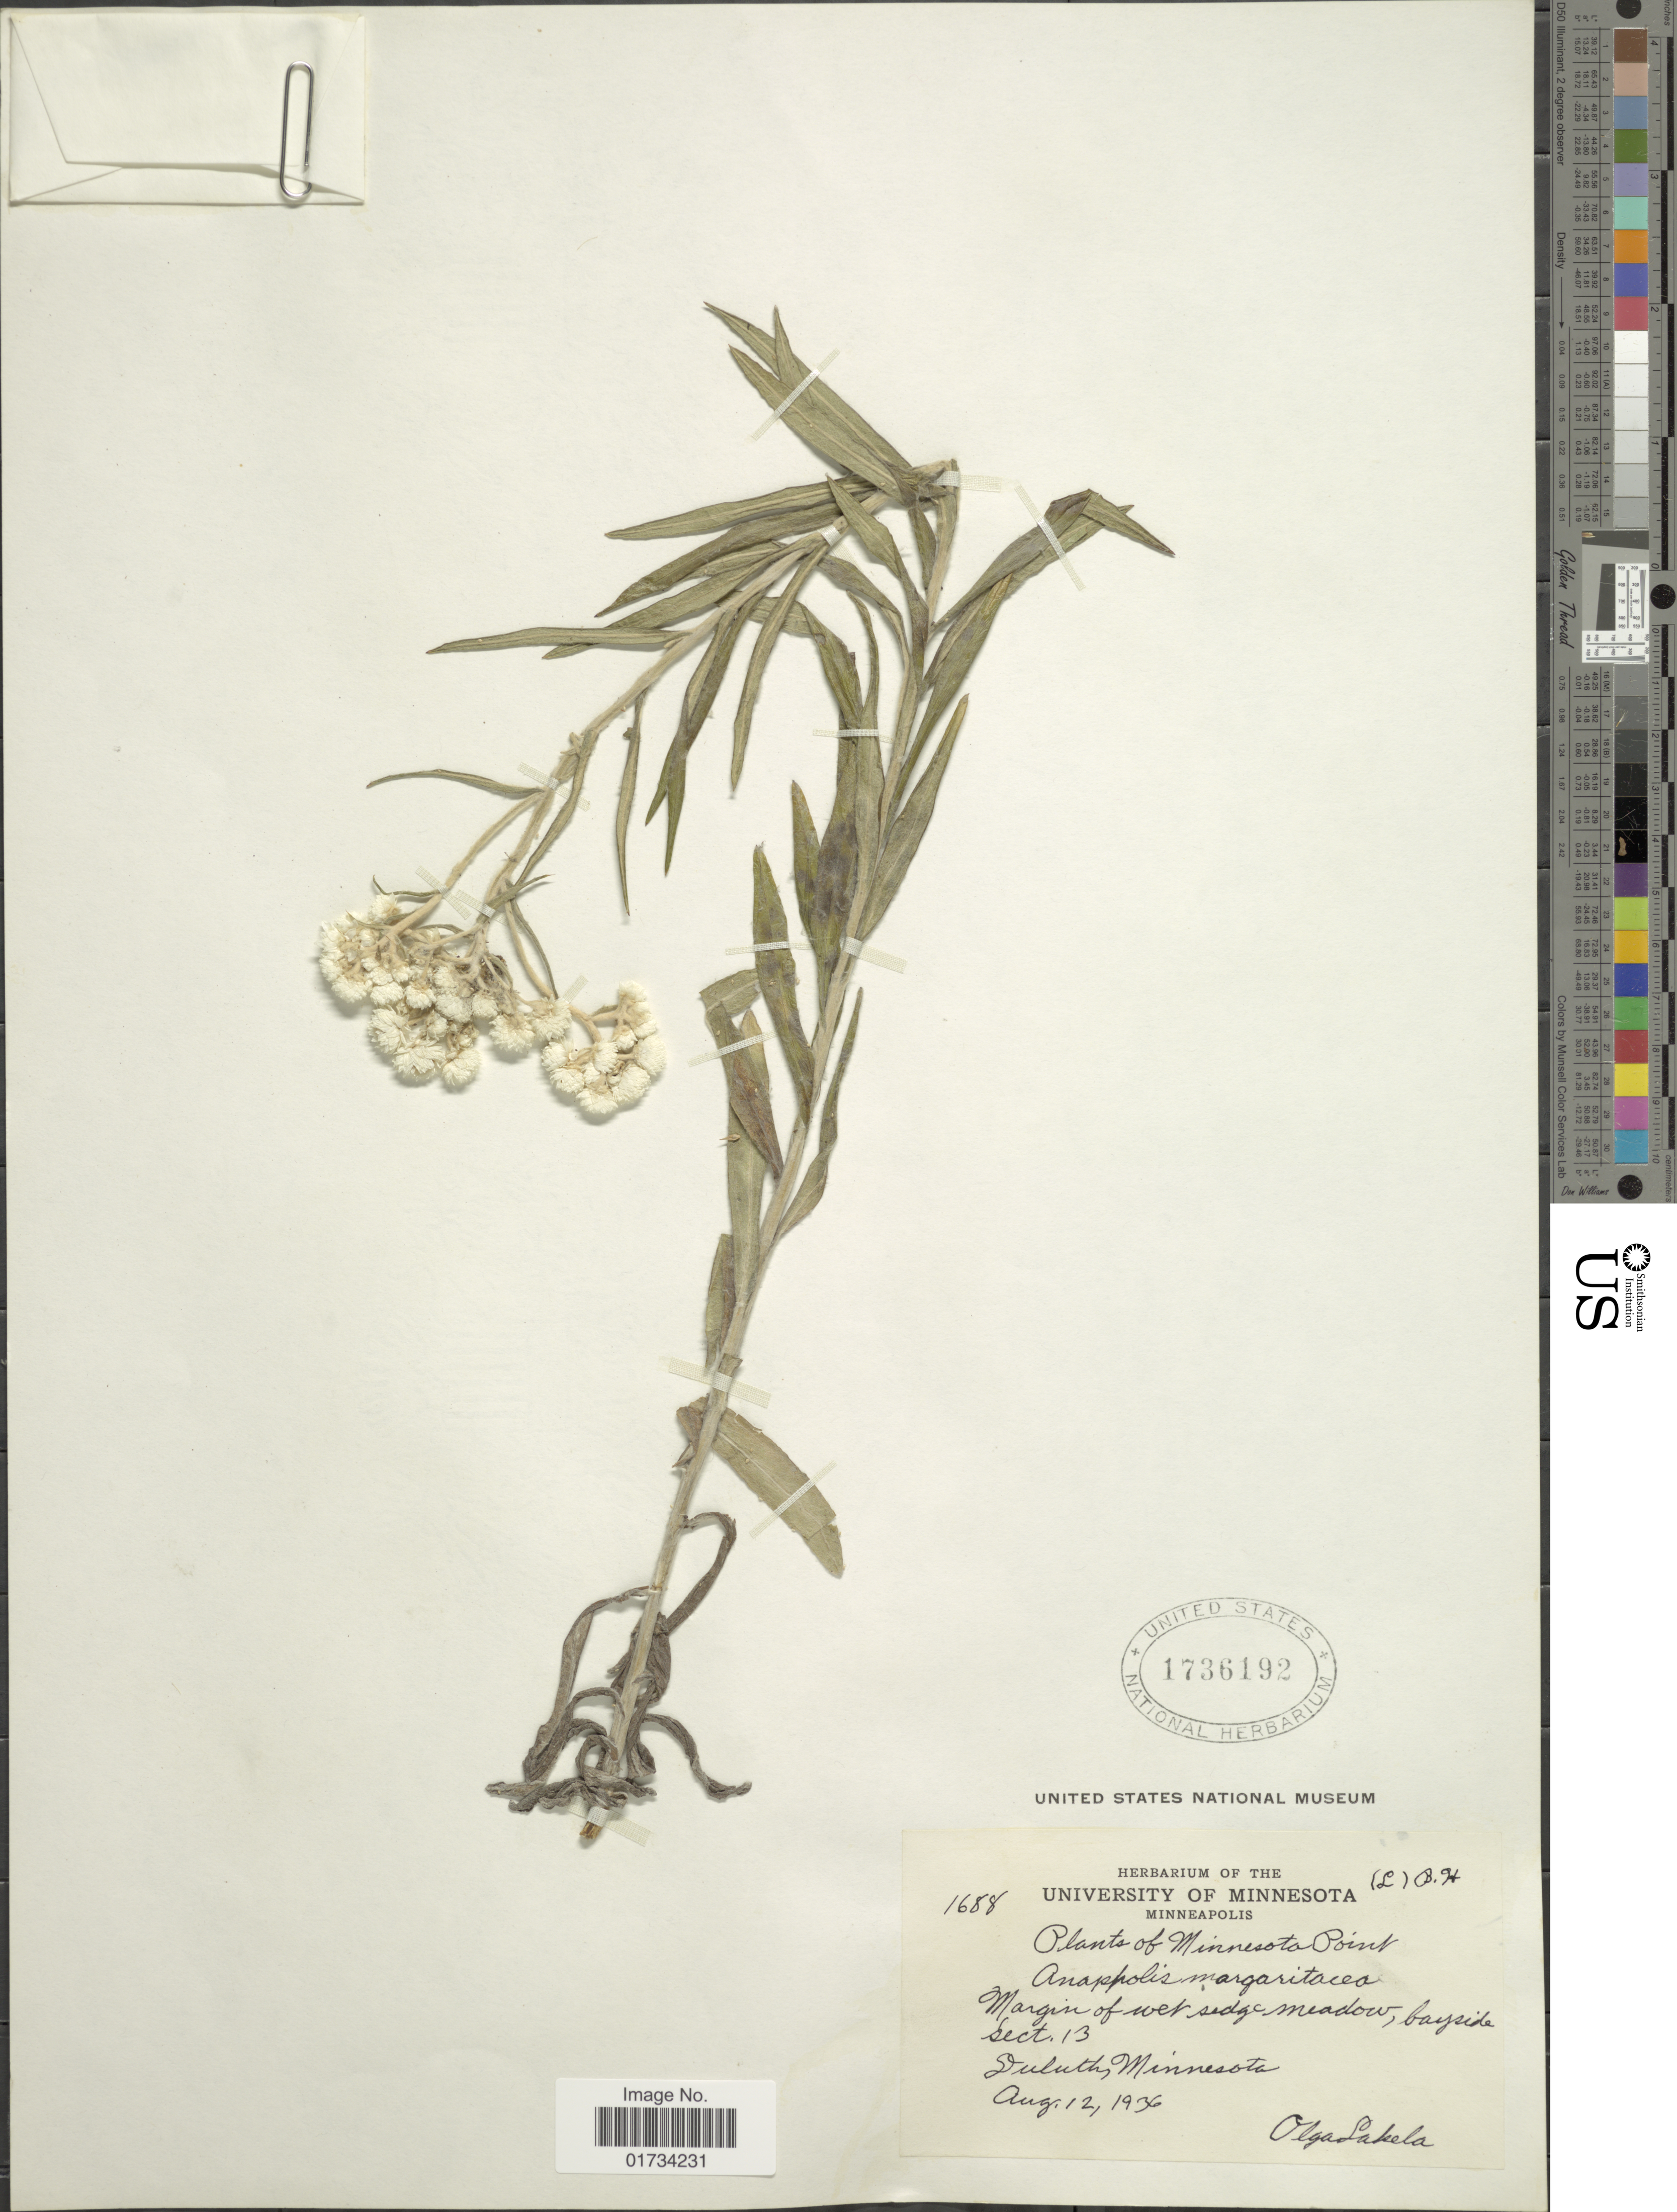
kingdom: Plantae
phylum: Tracheophyta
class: Magnoliopsida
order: Asterales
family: Asteraceae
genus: Anaphalis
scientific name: Anaphalis margaritacea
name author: (L.) Benth. & Hook. f.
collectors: O. K. Lakela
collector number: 1688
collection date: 1936-08-12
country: United States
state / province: Minnesota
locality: Margin of wet sedge meadow, bayside, Sect. 13, Duluth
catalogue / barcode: US 1736192